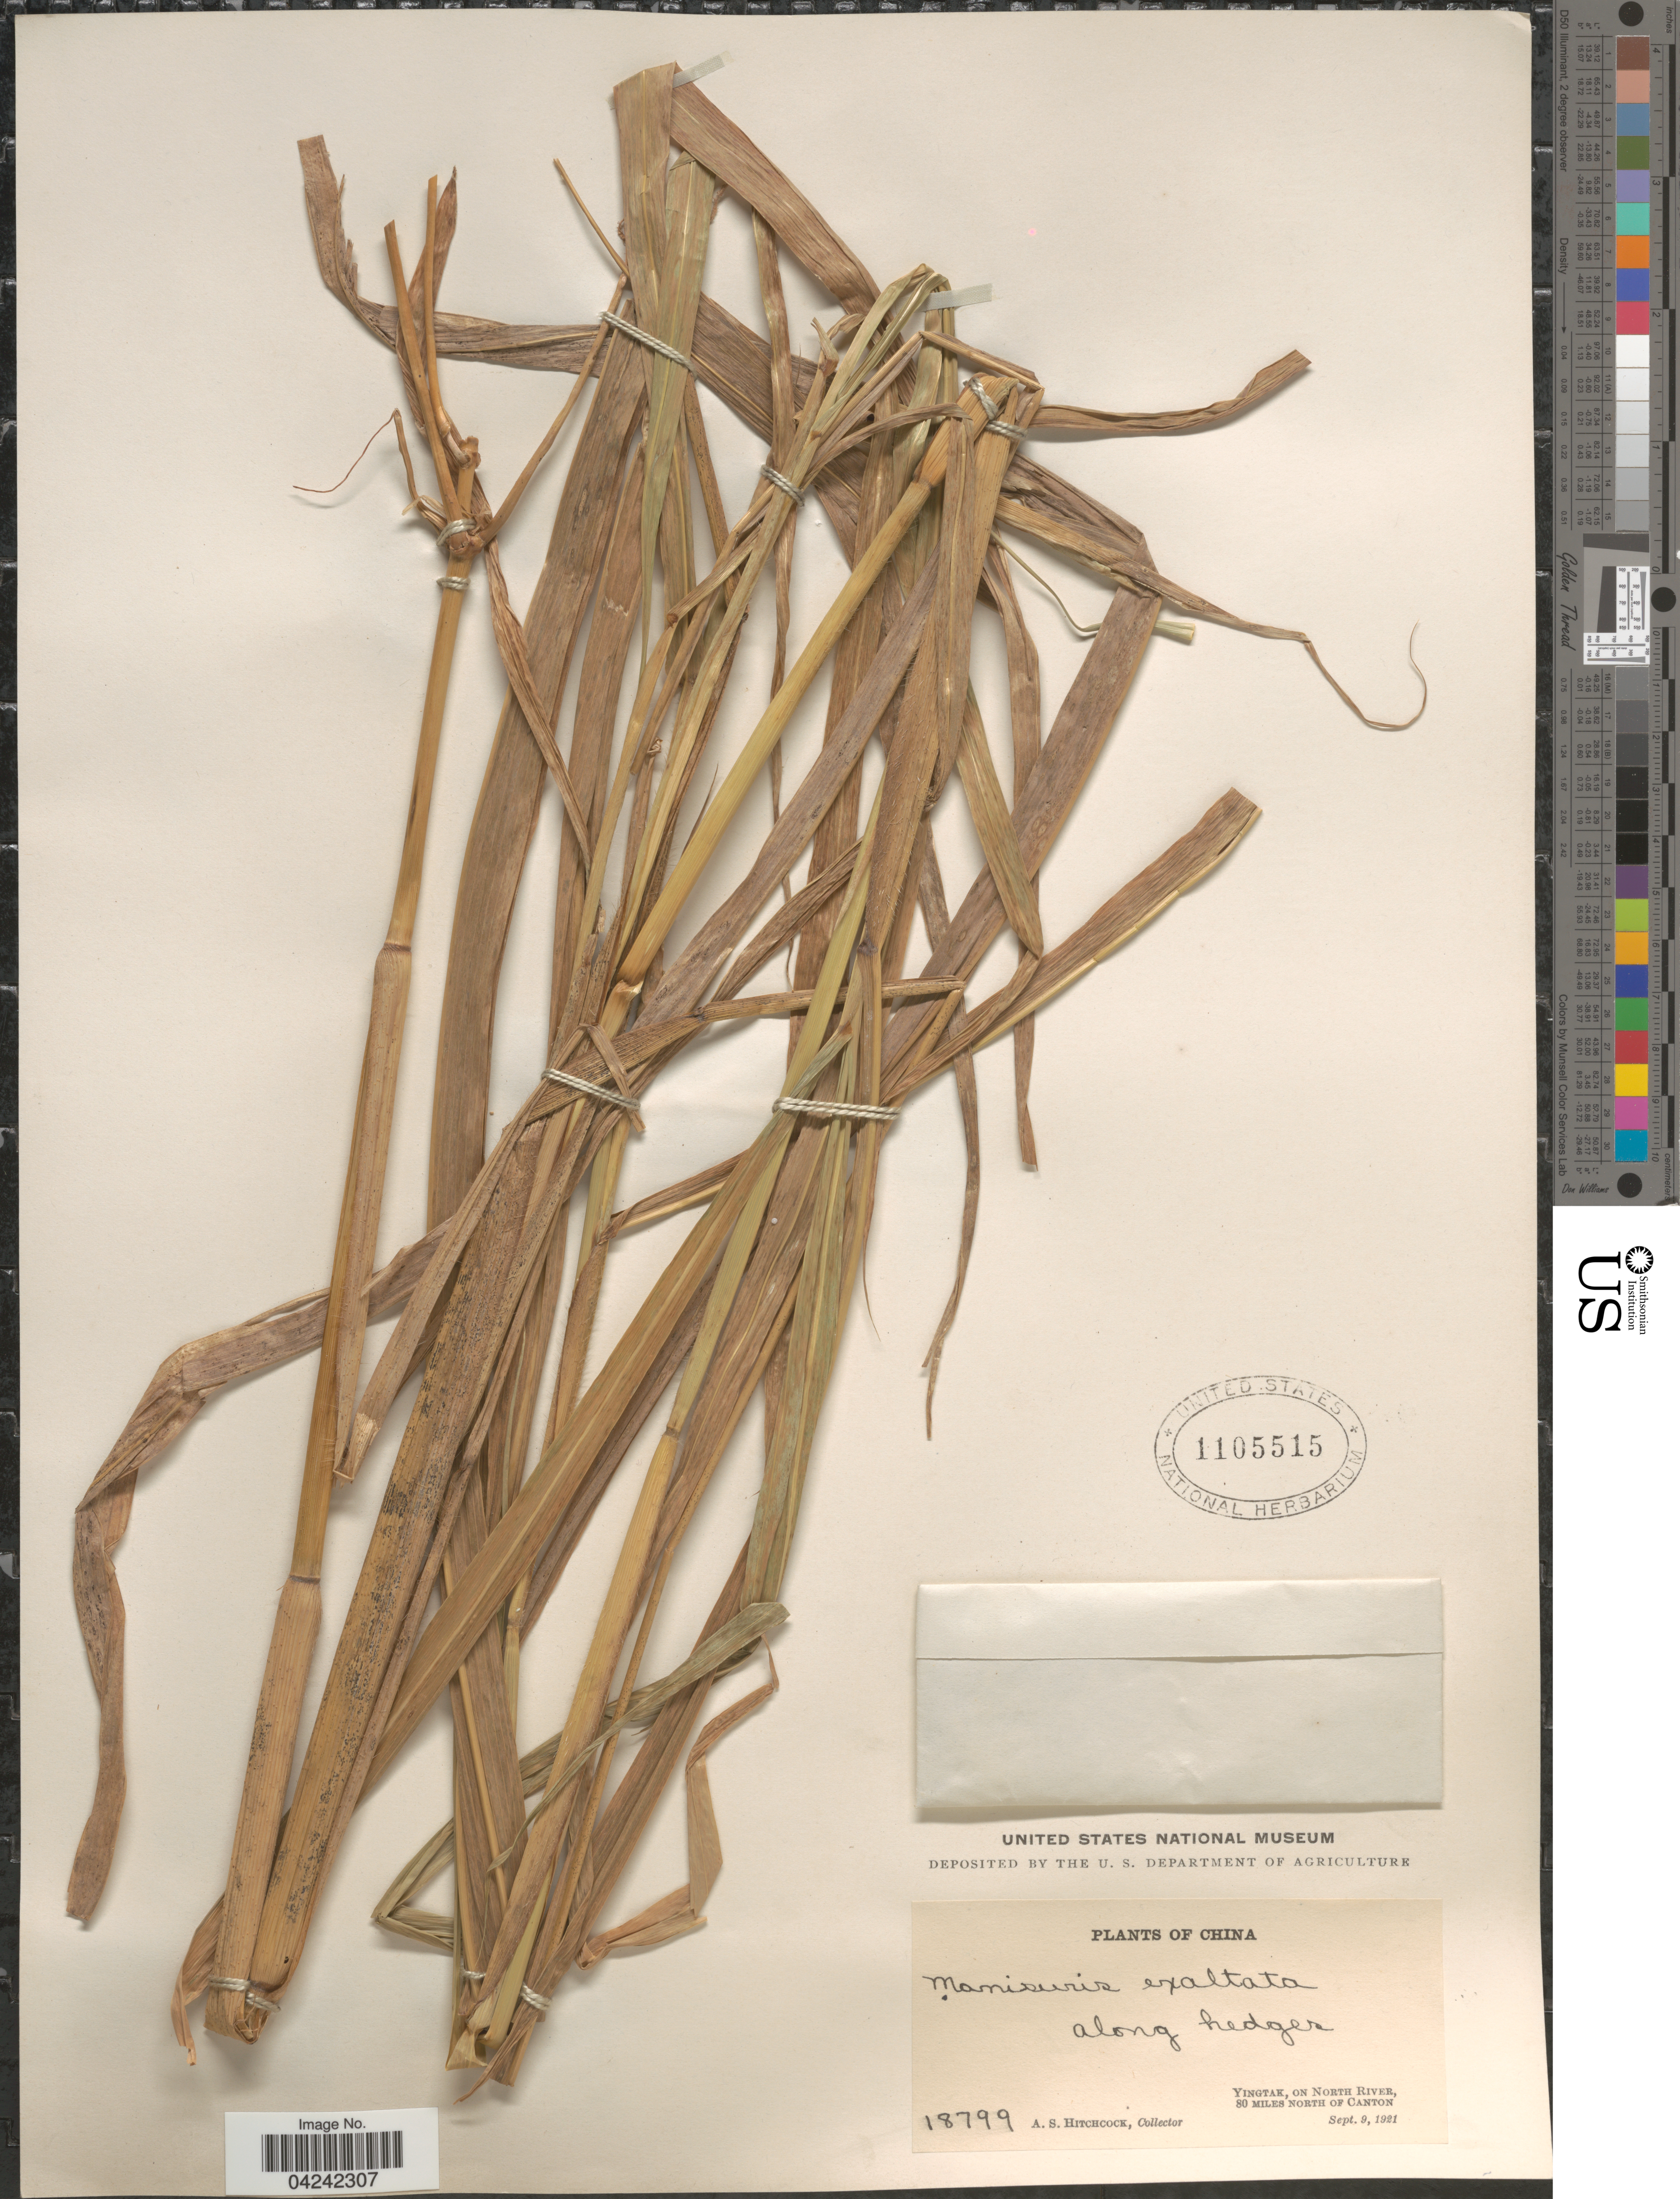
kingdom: Plantae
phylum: Tracheophyta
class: Liliopsida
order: Poales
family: Poaceae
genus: Rottboellia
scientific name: Rottboellia cochinchinensis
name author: (Lour.) Clayton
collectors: A. S. Hitchcock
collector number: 18799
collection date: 1921-09-09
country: China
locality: Yingtak, on North River, 80 miles North of Canton.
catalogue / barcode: US 1105515